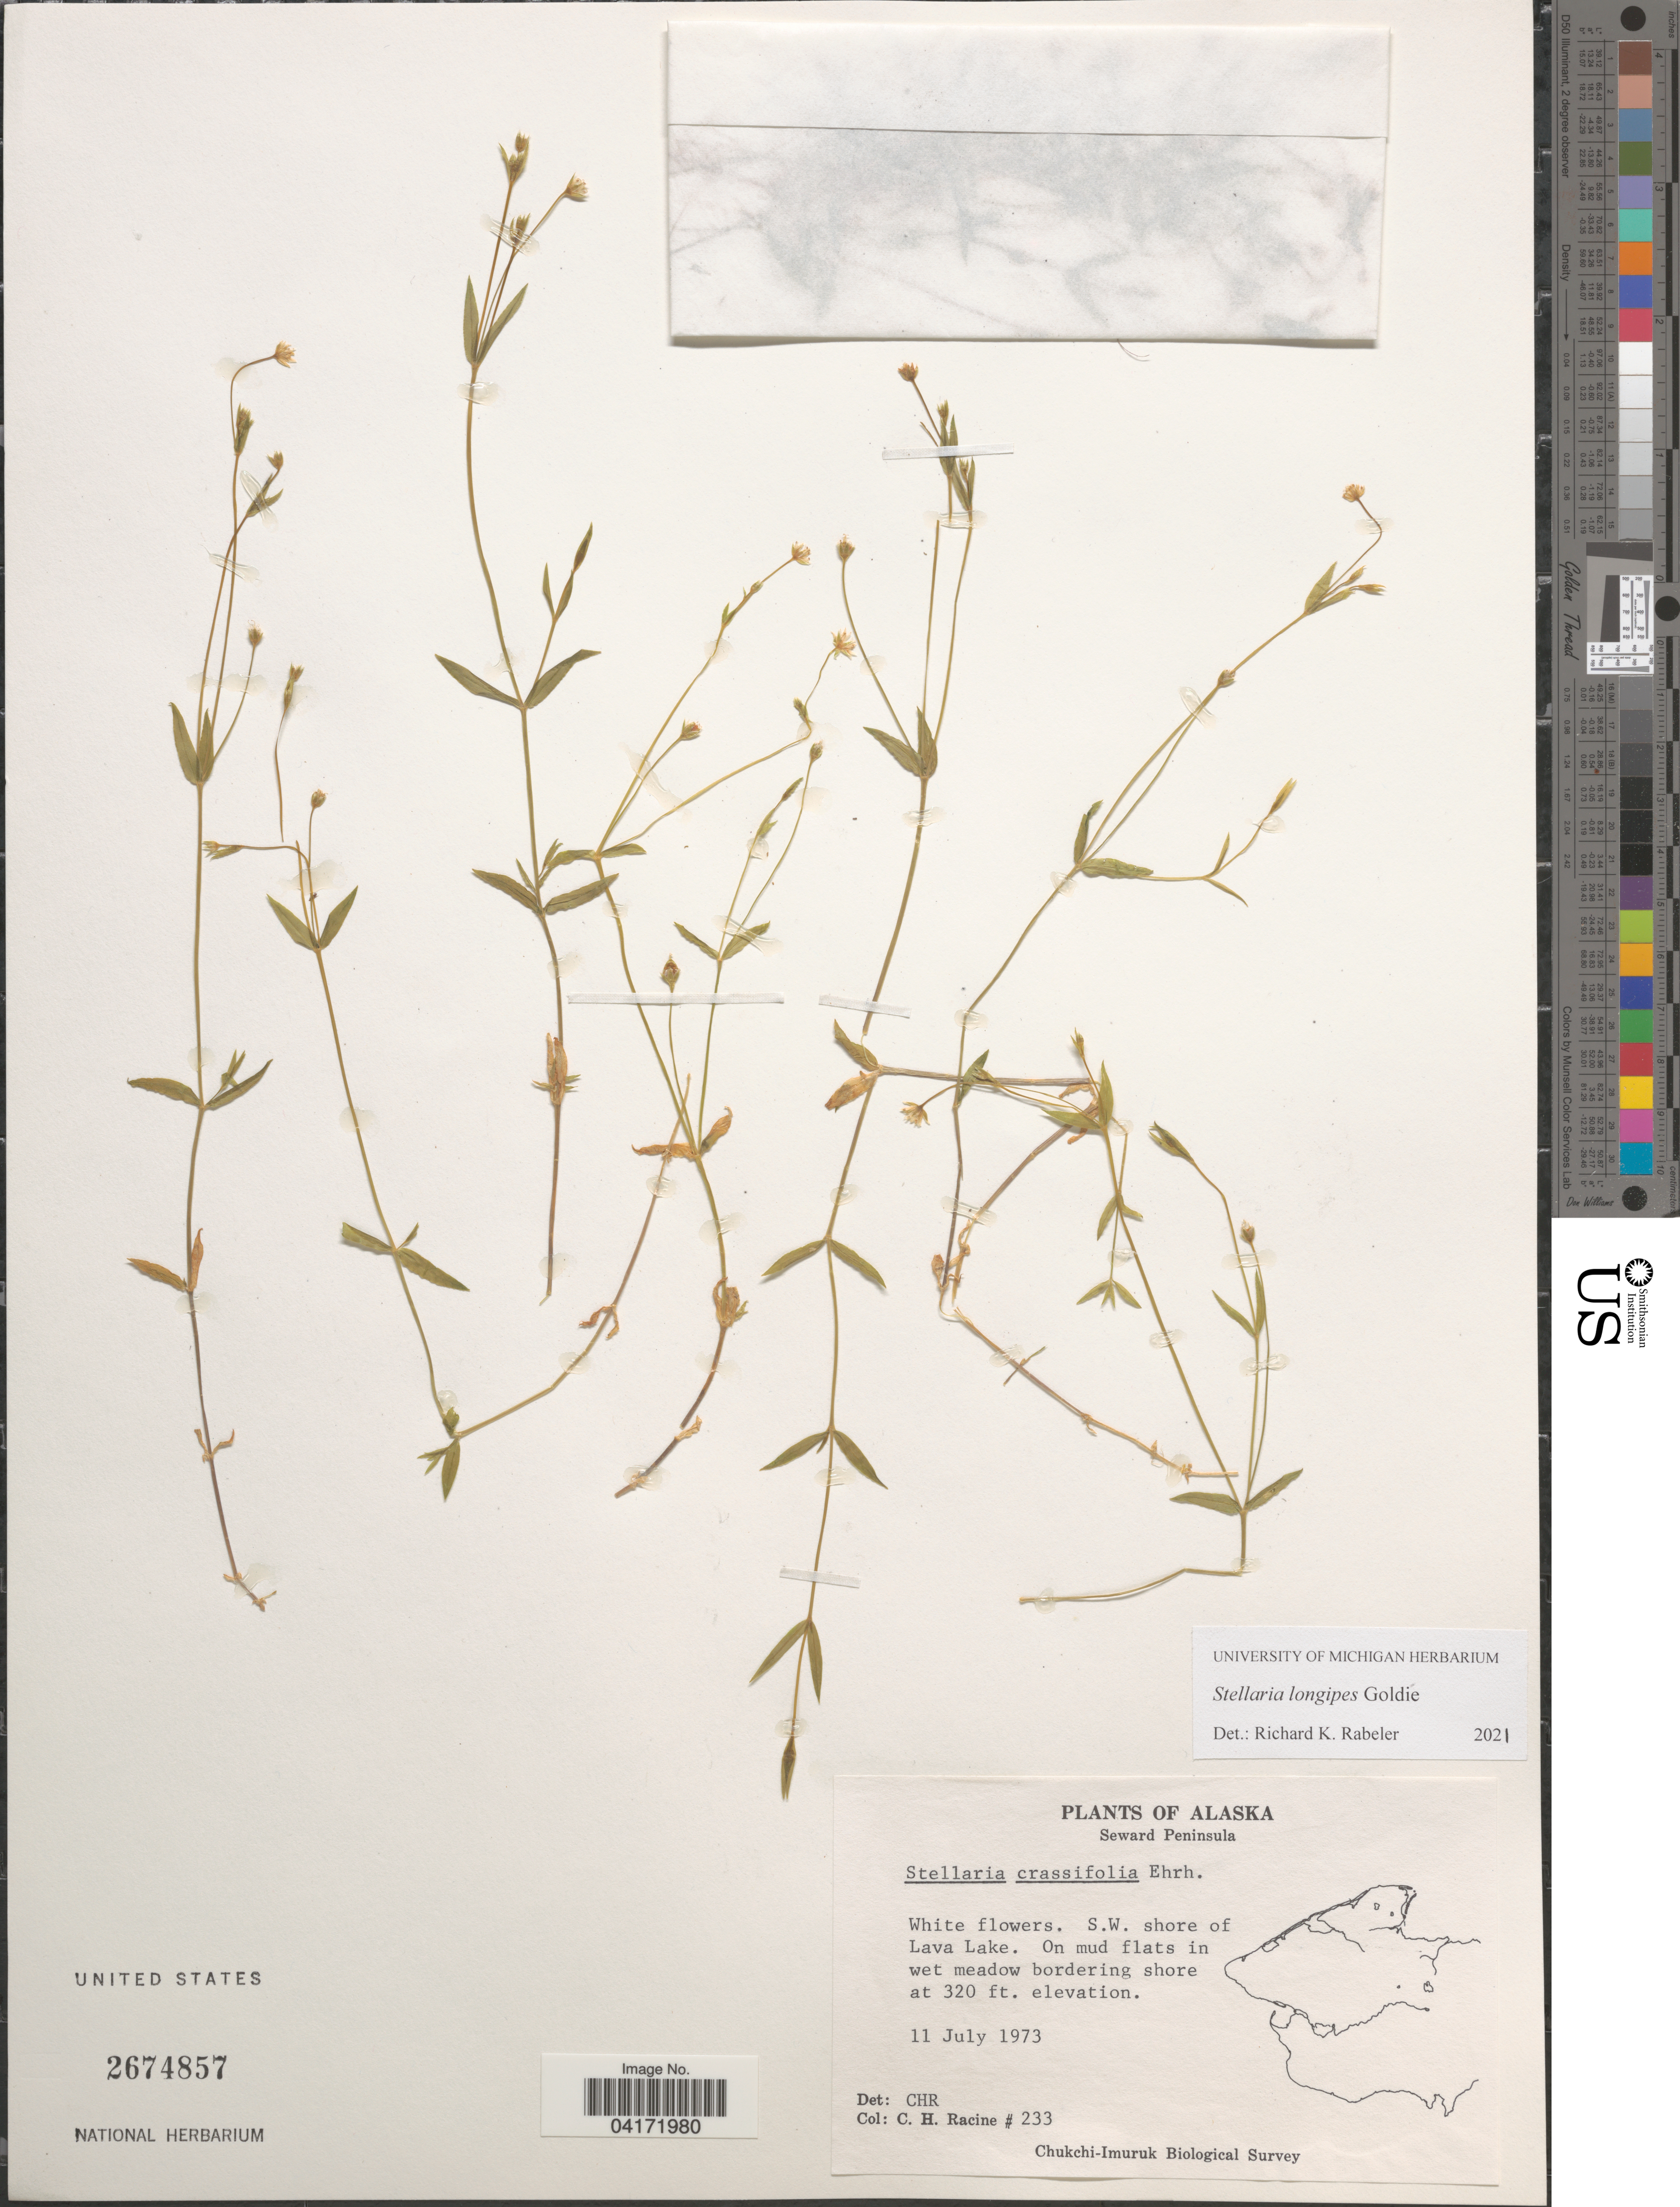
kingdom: Plantae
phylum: Tracheophyta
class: Magnoliopsida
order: Caryophyllales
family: Caryophyllaceae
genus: Stellaria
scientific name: Stellaria longipes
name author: Goldie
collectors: C. Racine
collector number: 233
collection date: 1973-07-11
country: United States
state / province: Alaska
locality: Seward Peninsula. S.W. shore of Lava Lake. Chukchi-Imuruk Biological Survey.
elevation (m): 98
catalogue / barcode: US 2674857